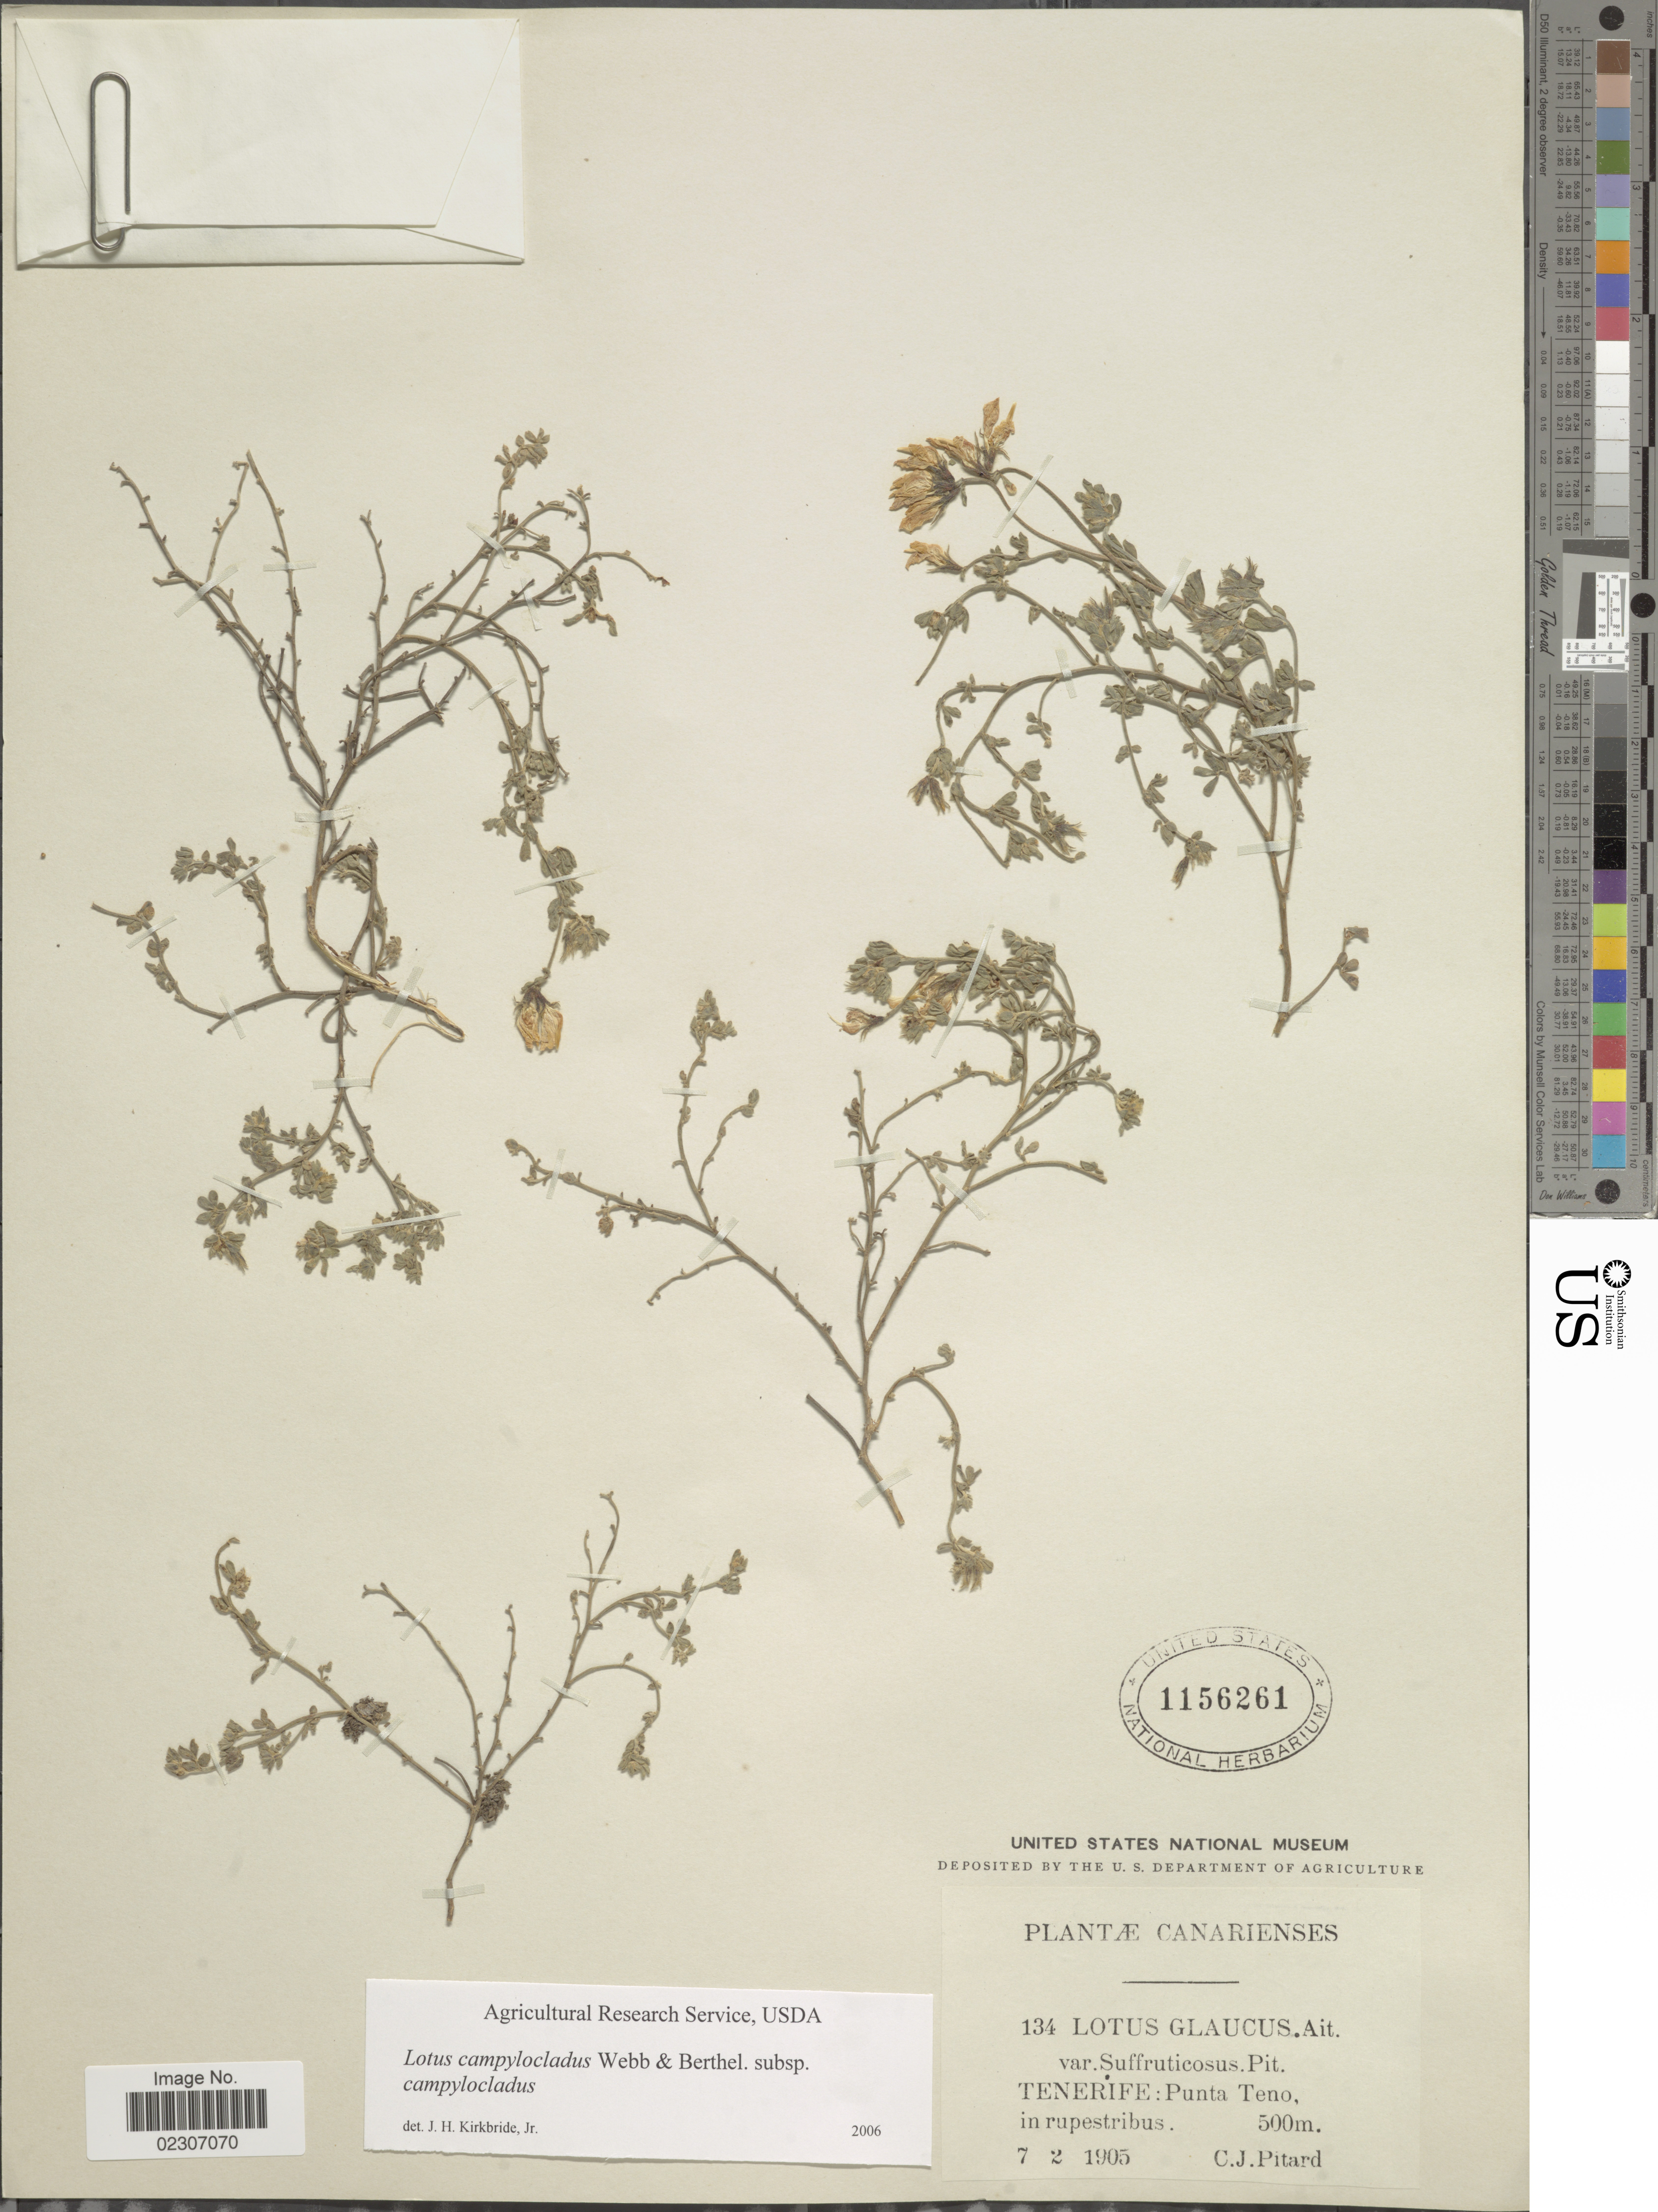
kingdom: Plantae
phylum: Tracheophyta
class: Magnoliopsida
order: Fabales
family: Fabaceae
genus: Lotus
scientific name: Lotus campylocladus subsp. campylocladus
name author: Webb & Berthel.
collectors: C. Pitard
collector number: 134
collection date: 1905-02-07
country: Spain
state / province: Canarias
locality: Tenerife: Punta Teno, in rupestribus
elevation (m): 500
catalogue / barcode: US 1156261